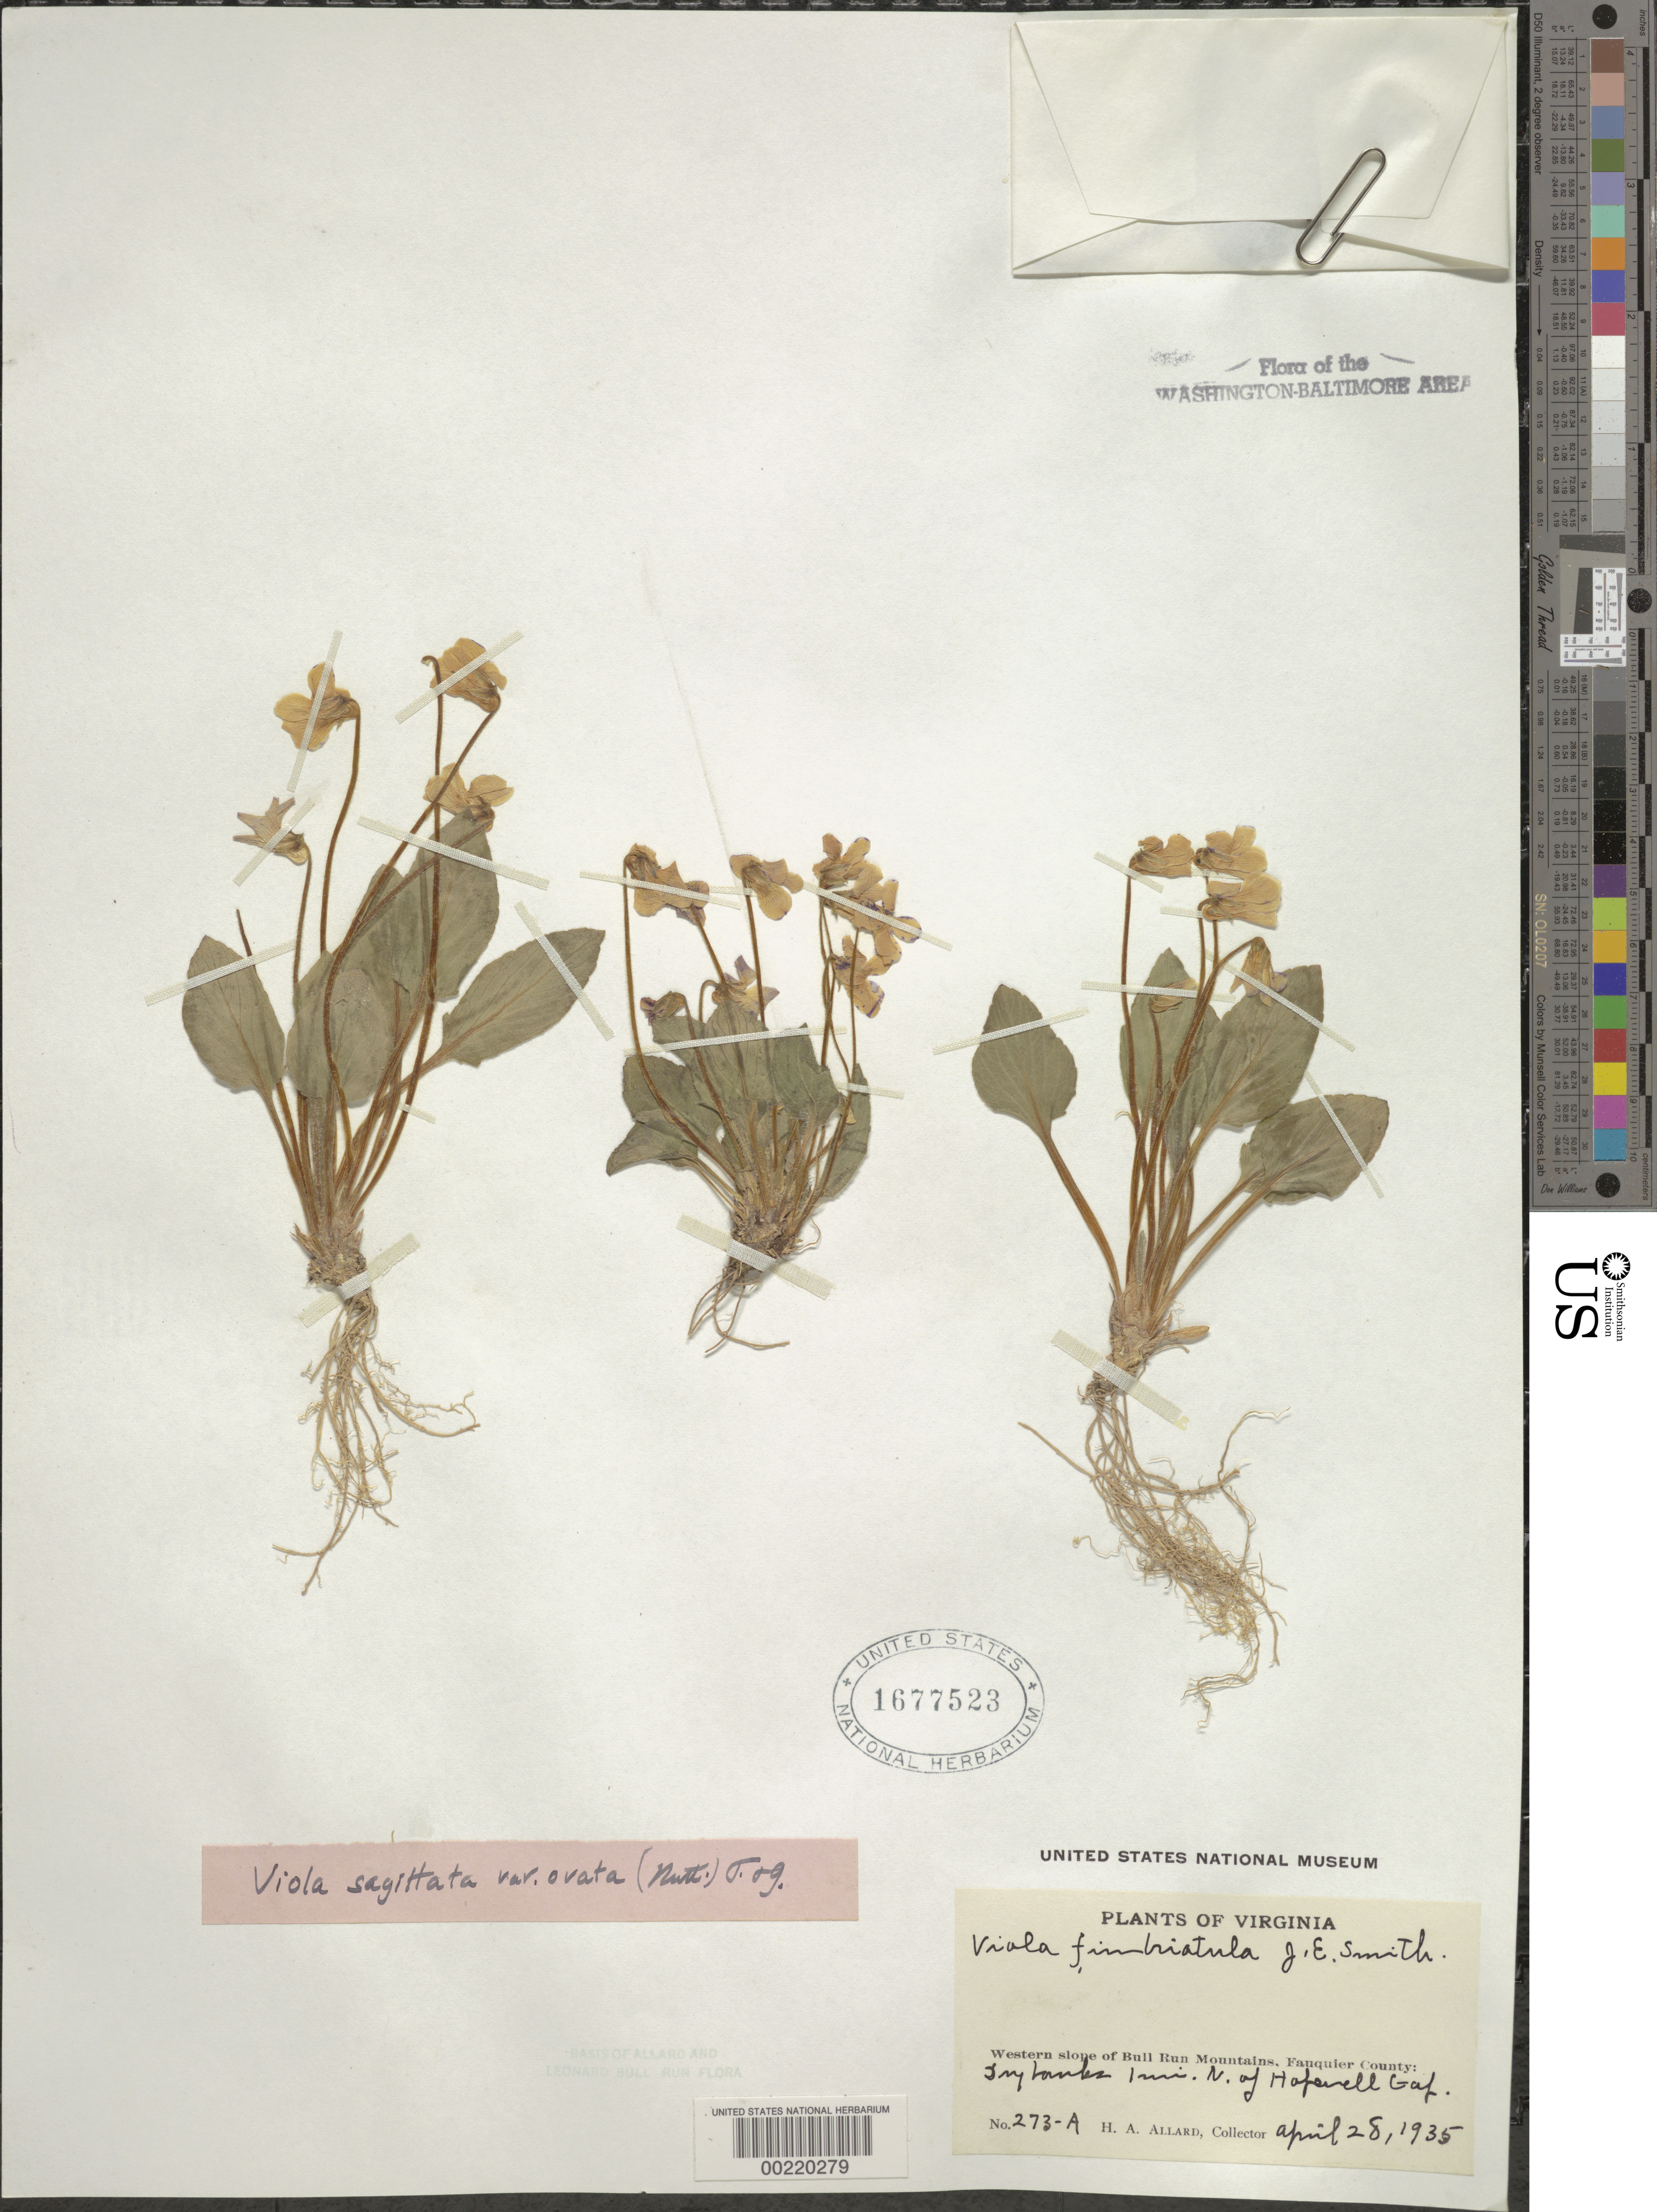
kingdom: Plantae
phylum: Tracheophyta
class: Magnoliopsida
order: Malpighiales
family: Violaceae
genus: Viola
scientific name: Viola sagittata var. ovata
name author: (Nutt.) Torr. & A. Gray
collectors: H. A. Allard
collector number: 273A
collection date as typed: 28 Apr 1935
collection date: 1935-04-28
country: United States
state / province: Virginia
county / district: Fauquier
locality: North of Hopewell Gap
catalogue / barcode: US 1677523